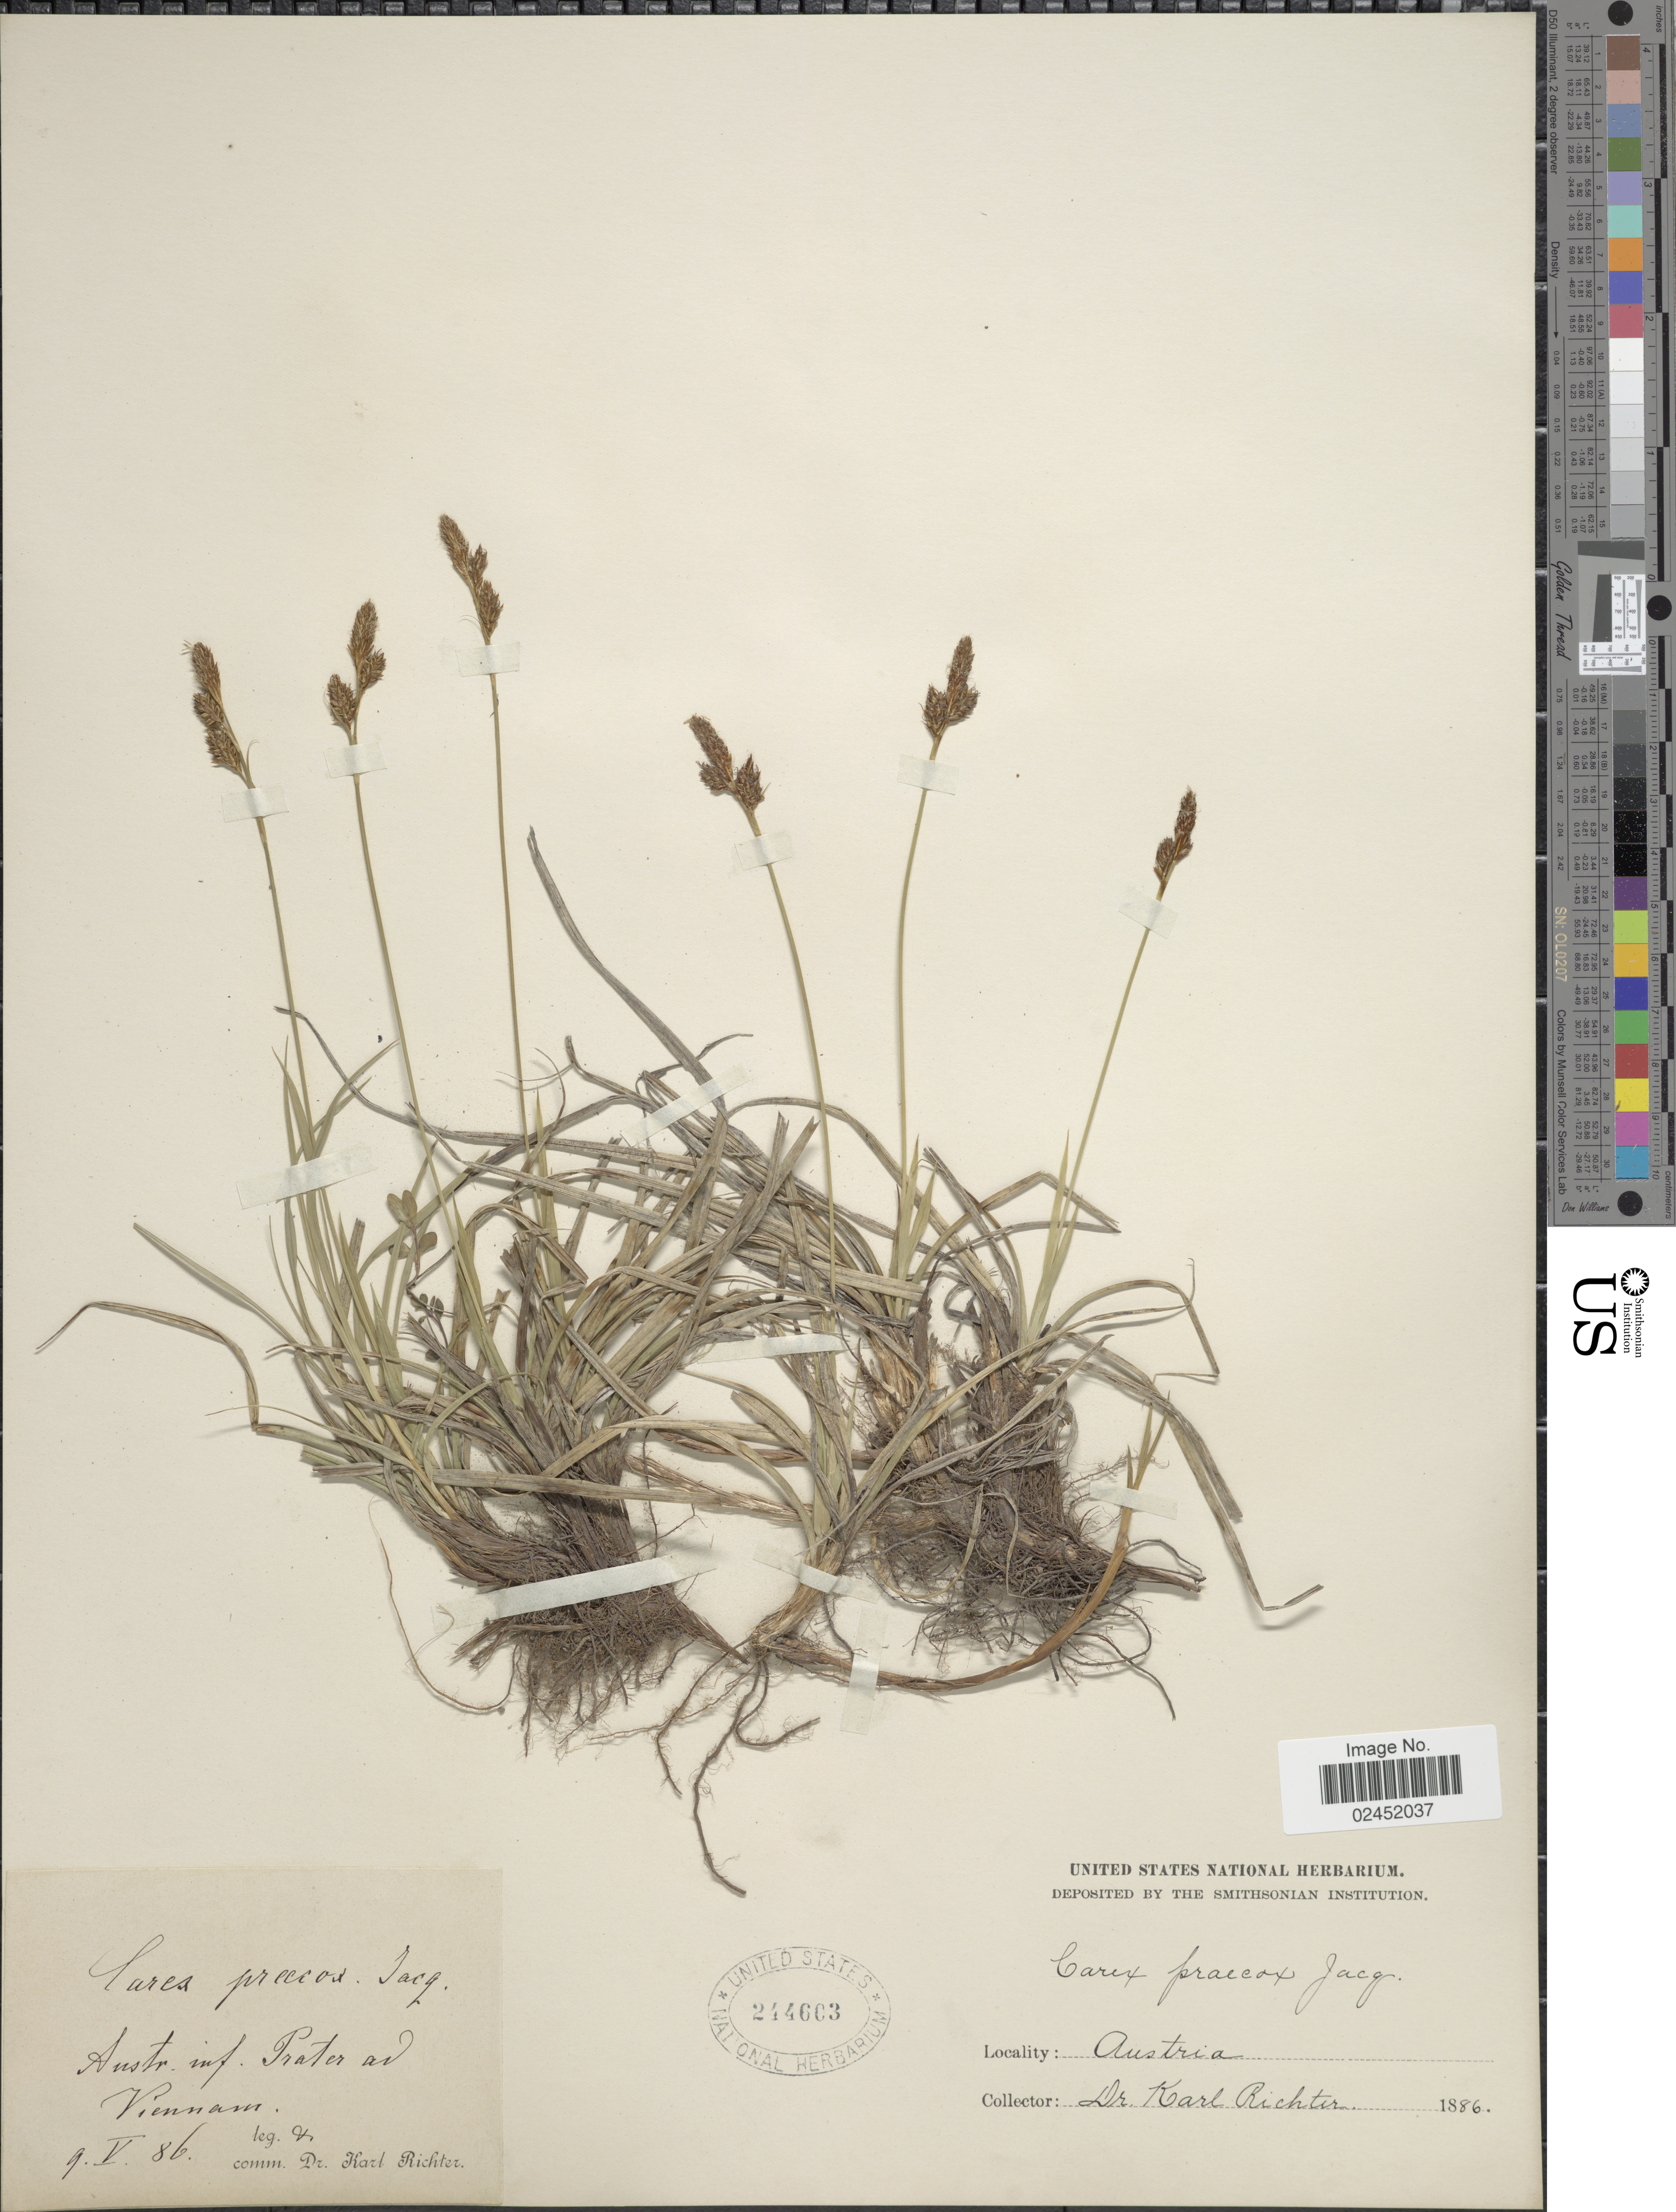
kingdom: Plantae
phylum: Tracheophyta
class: Liliopsida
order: Poales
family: Cyperaceae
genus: Carex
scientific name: Carex praecox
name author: Schreb.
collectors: K. Richter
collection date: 1886-05-09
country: Austria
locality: Austr. inf Prater ad Viennam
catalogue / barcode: US 244603